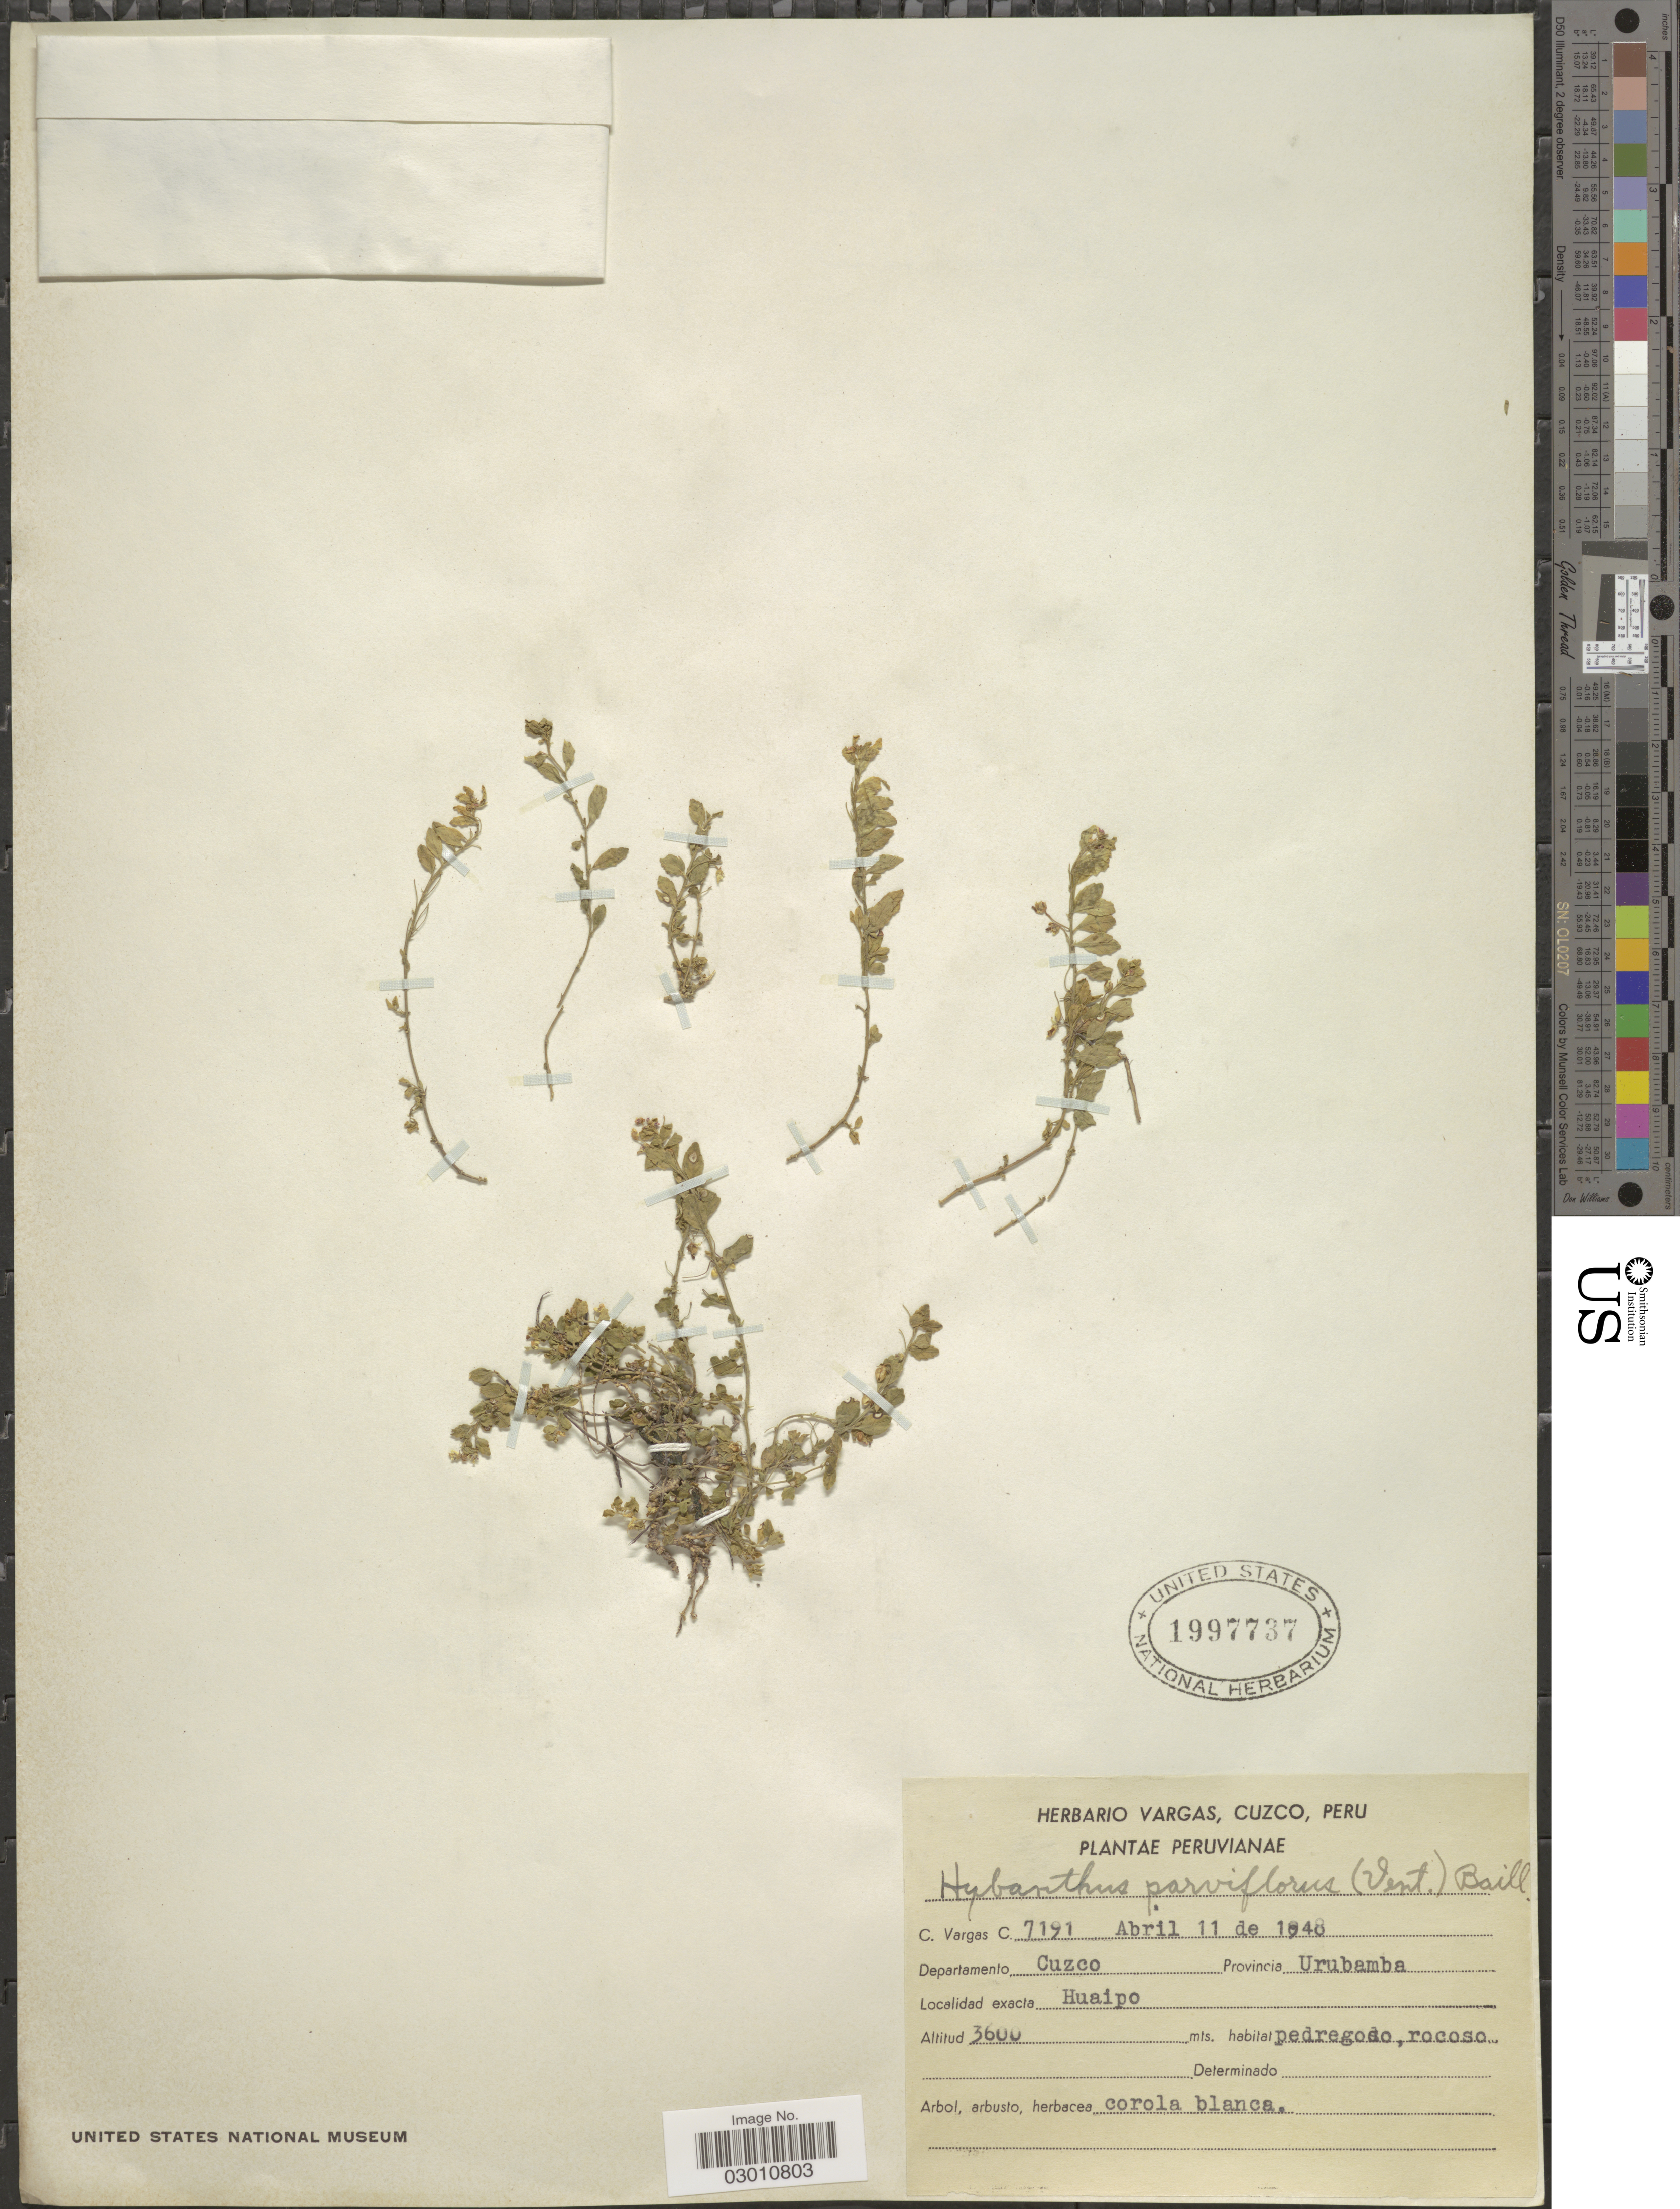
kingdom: Plantae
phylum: Tracheophyta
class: Magnoliopsida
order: Malpighiales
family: Violaceae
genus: Pombalia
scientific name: Pombalia parviflora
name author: (L. f.) Paula-Souza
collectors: C. Vargas Calderón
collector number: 7191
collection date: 1948-04-11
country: Peru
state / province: Cusco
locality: Departamento Cuzco Provincia Urubamba. Huaipo.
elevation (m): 3600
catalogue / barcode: US 1997737